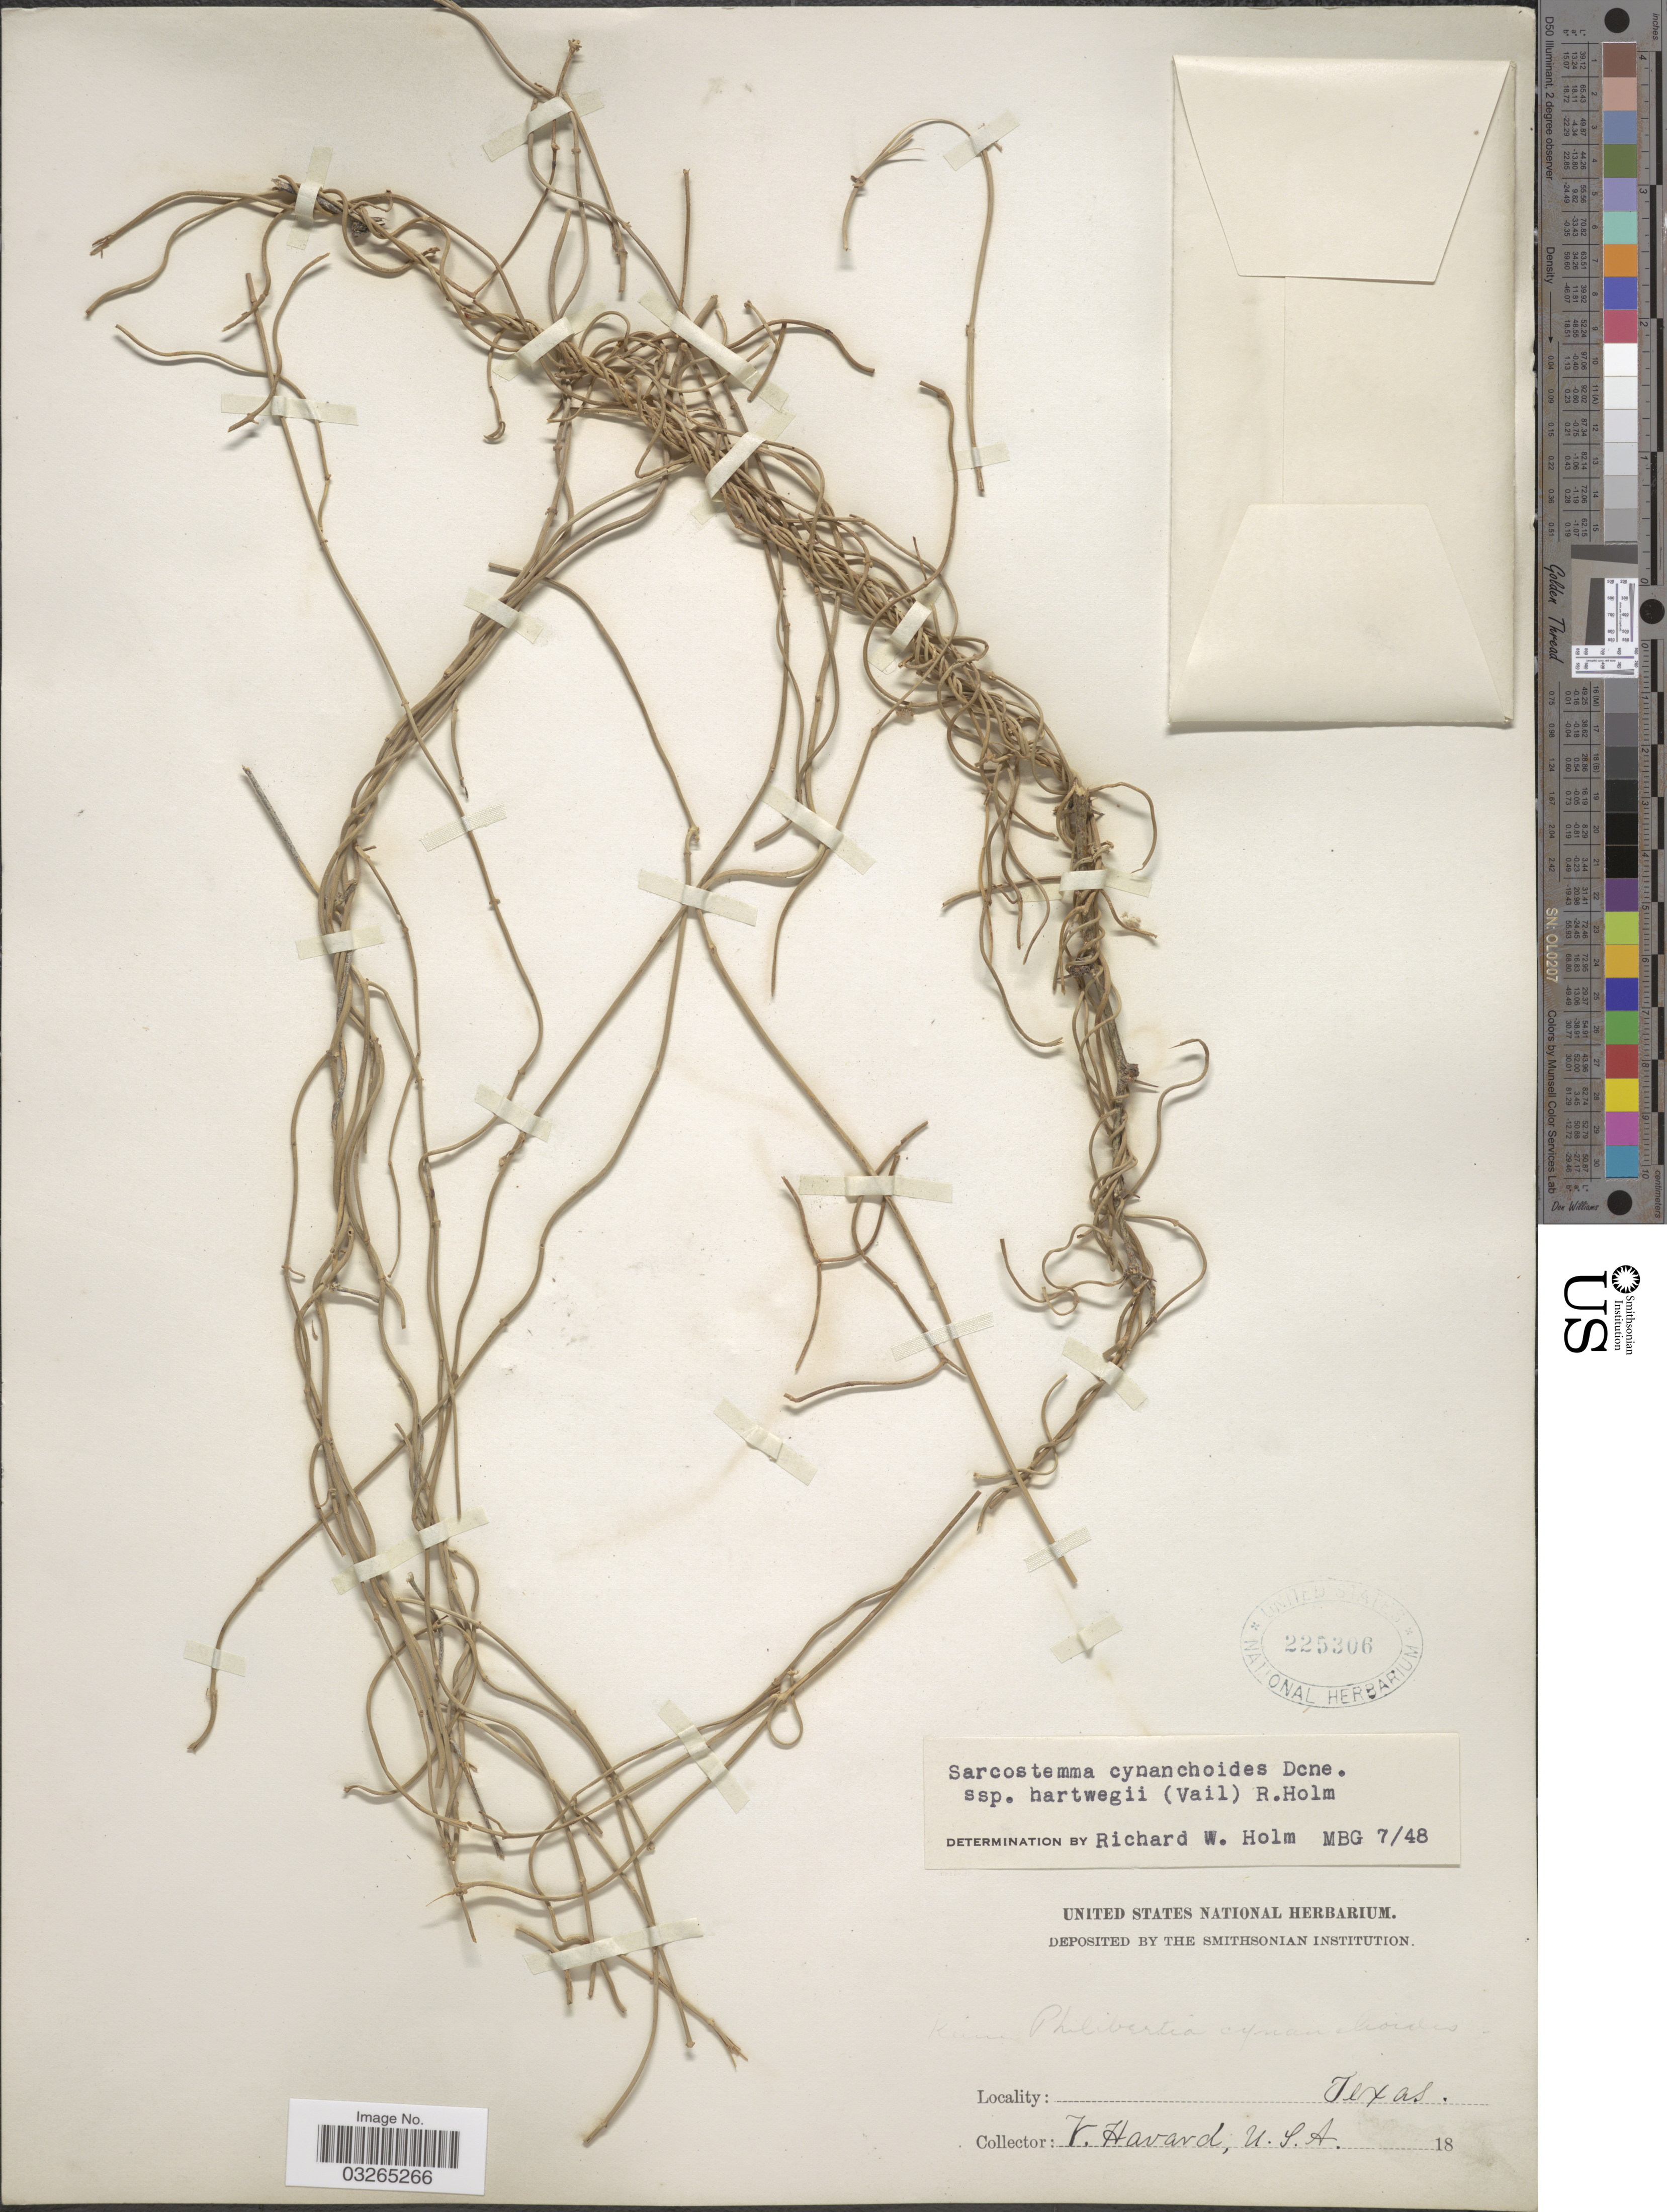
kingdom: Plantae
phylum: Tracheophyta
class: Magnoliopsida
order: Gentianales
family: Apocynaceae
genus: Sarcostemma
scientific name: Sarcostemma cynanchoides var. hartwegii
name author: (R.W. Holm) Shinners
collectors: V. Havard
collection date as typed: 18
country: United States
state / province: Texas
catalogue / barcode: US 225306